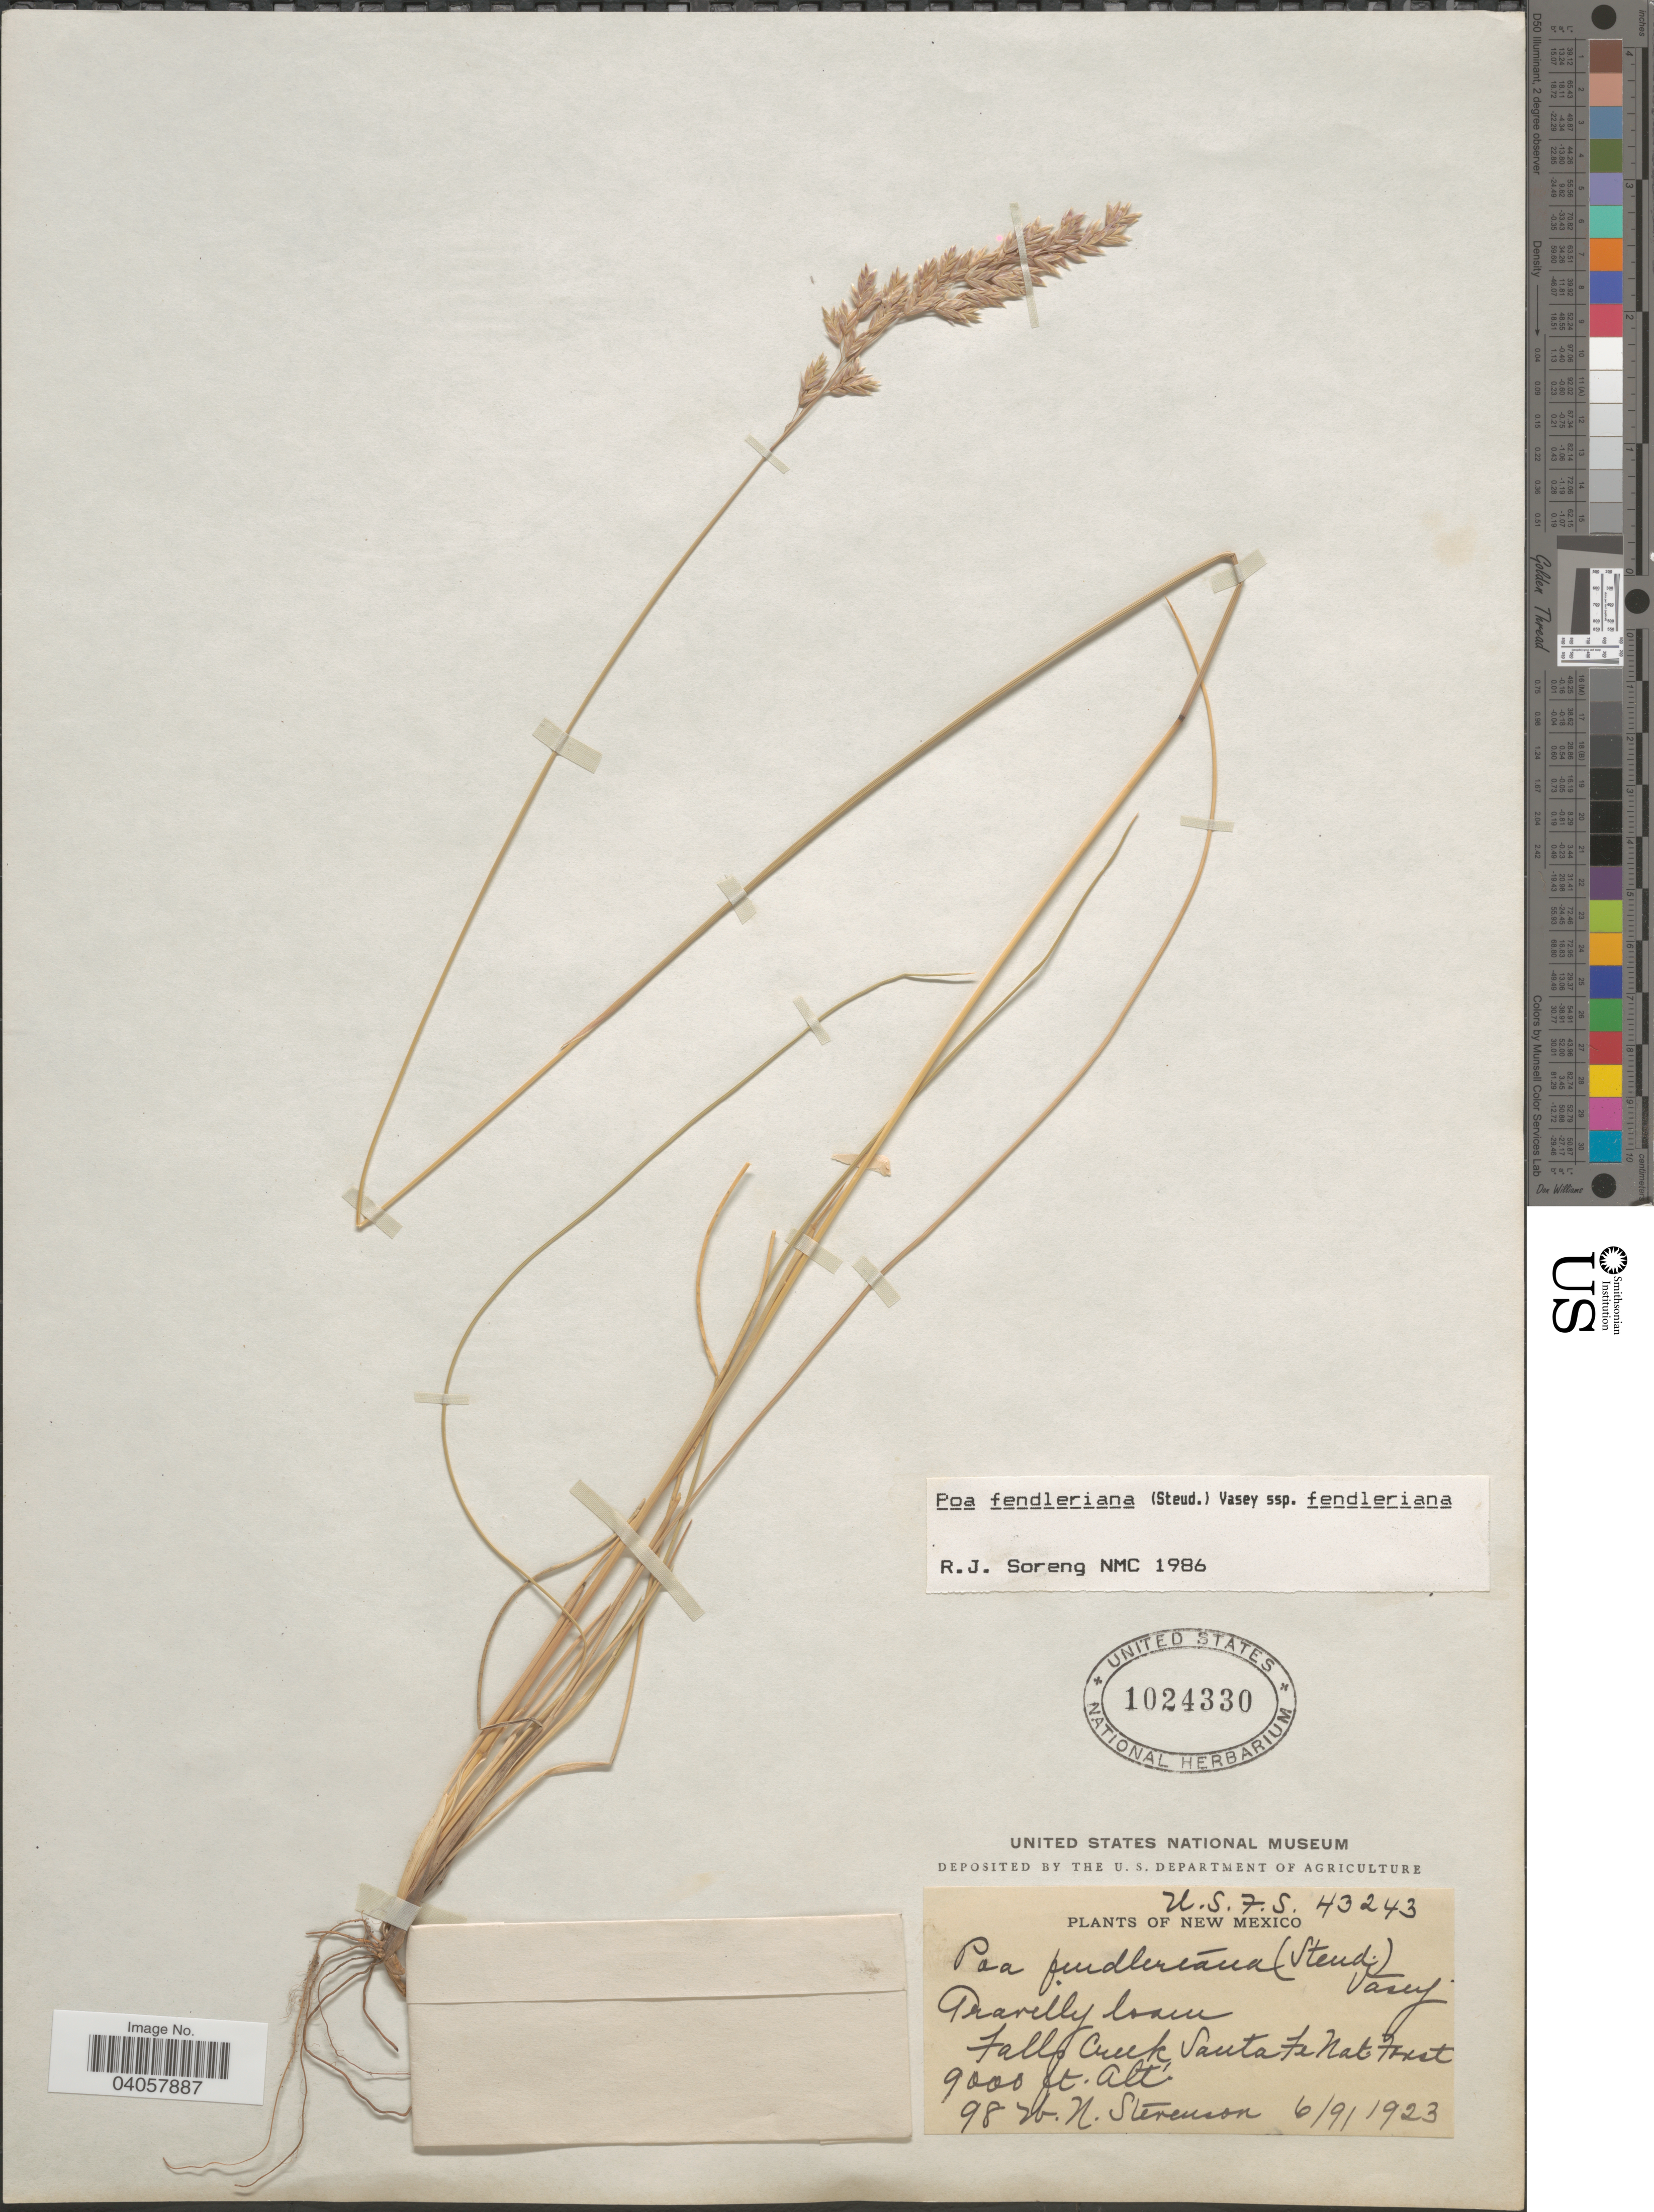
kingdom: Plantae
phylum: Tracheophyta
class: Liliopsida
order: Poales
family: Poaceae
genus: Poa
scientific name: Poa fendleriana subsp. fendleriana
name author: (Steud.) Vasey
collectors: W. Stevenson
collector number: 98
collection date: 1923-06-09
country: United States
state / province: New Mexico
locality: Gravelly loam. Falls Creek, Santa Fe Nat Forest.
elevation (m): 2743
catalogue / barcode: US 1024330